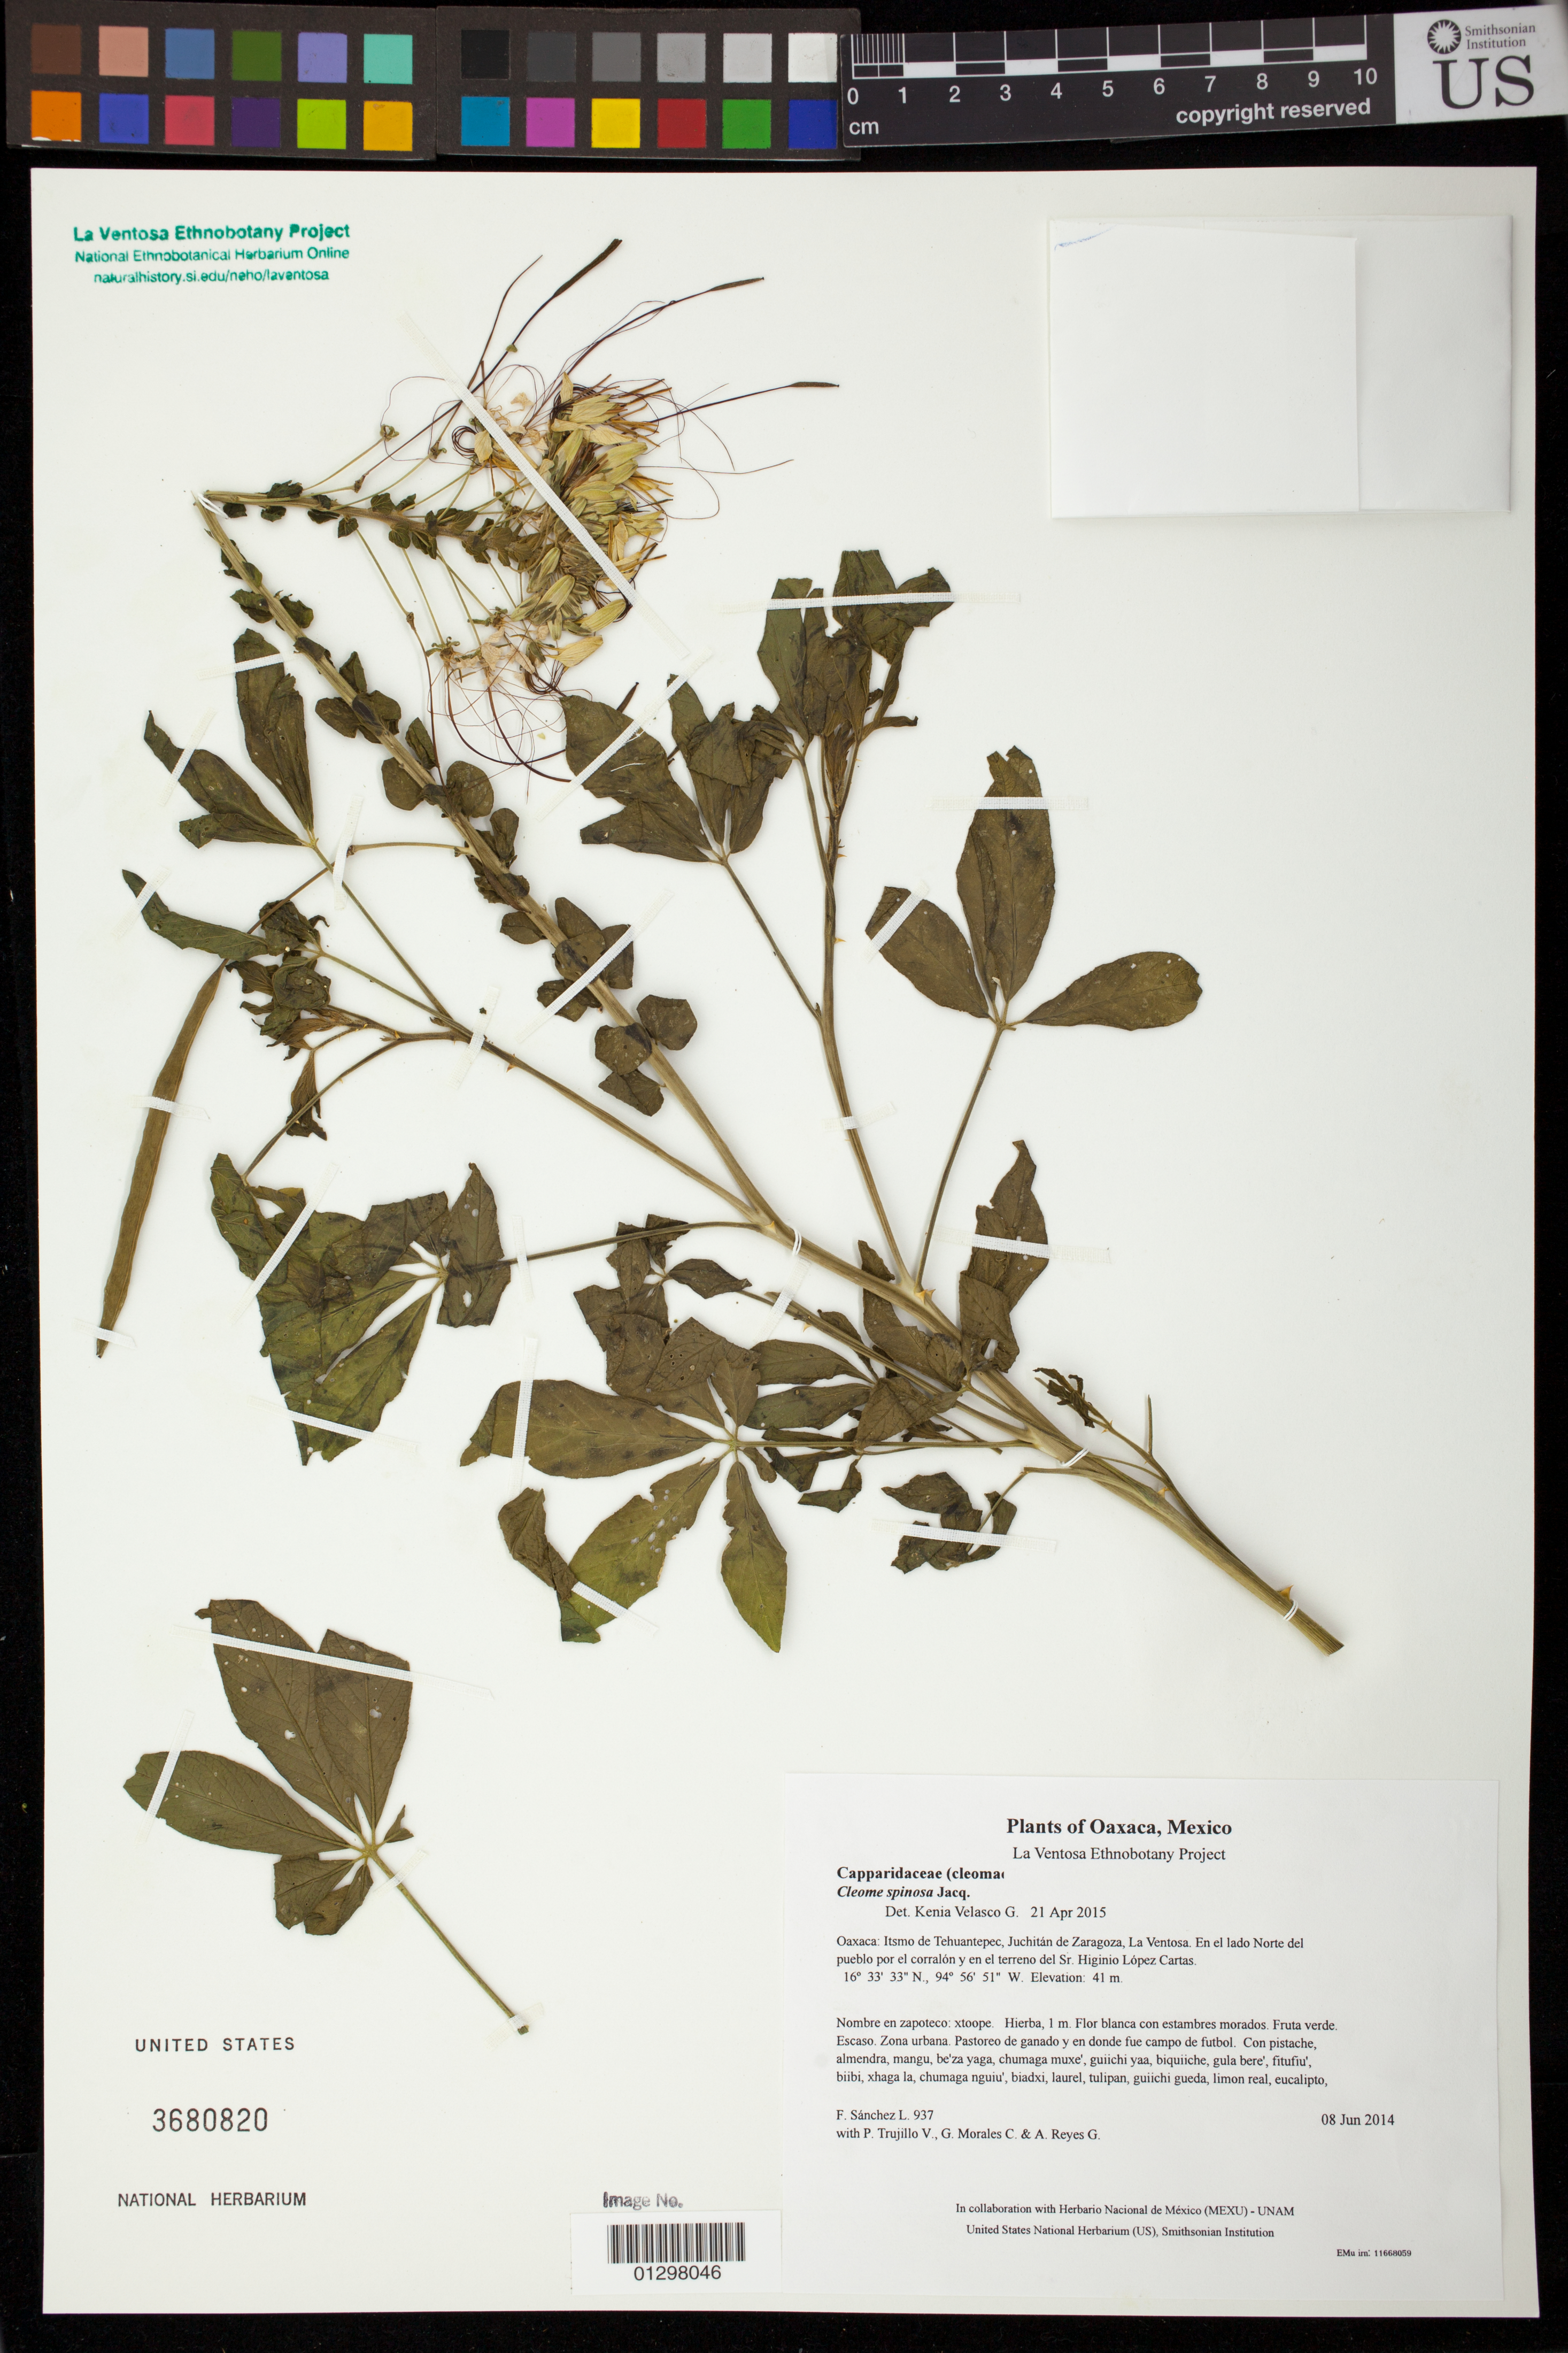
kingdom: Plantae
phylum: Tracheophyta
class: Magnoliopsida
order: Brassicales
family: Cleomaceae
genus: Tarenaya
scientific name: Tarenaya spinosa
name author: (Jacq.) Raf.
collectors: F. Sánchez L., P. Trujillo V., G. Morales C. & A. Reyes G.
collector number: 937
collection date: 2014-06-08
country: Mexico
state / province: Oaxaca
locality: Itsmo de Tehuantepec, Juchitán de Zaragoza, La Ventosa. En el lado Norte del pueblo por el corralón y en el terreno del Sr. Higinio López Cartas.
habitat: Zona urbana. Pastoreo de ganado y en donde fue campo de futbol.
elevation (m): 41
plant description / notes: JEBOT, MEXU, SERO, US; Guixi bandaga. 1 m. Guie' naquichi' ne estambre nagu. Cuaananaxhi naga'. Huaxie'.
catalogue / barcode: US 3680820